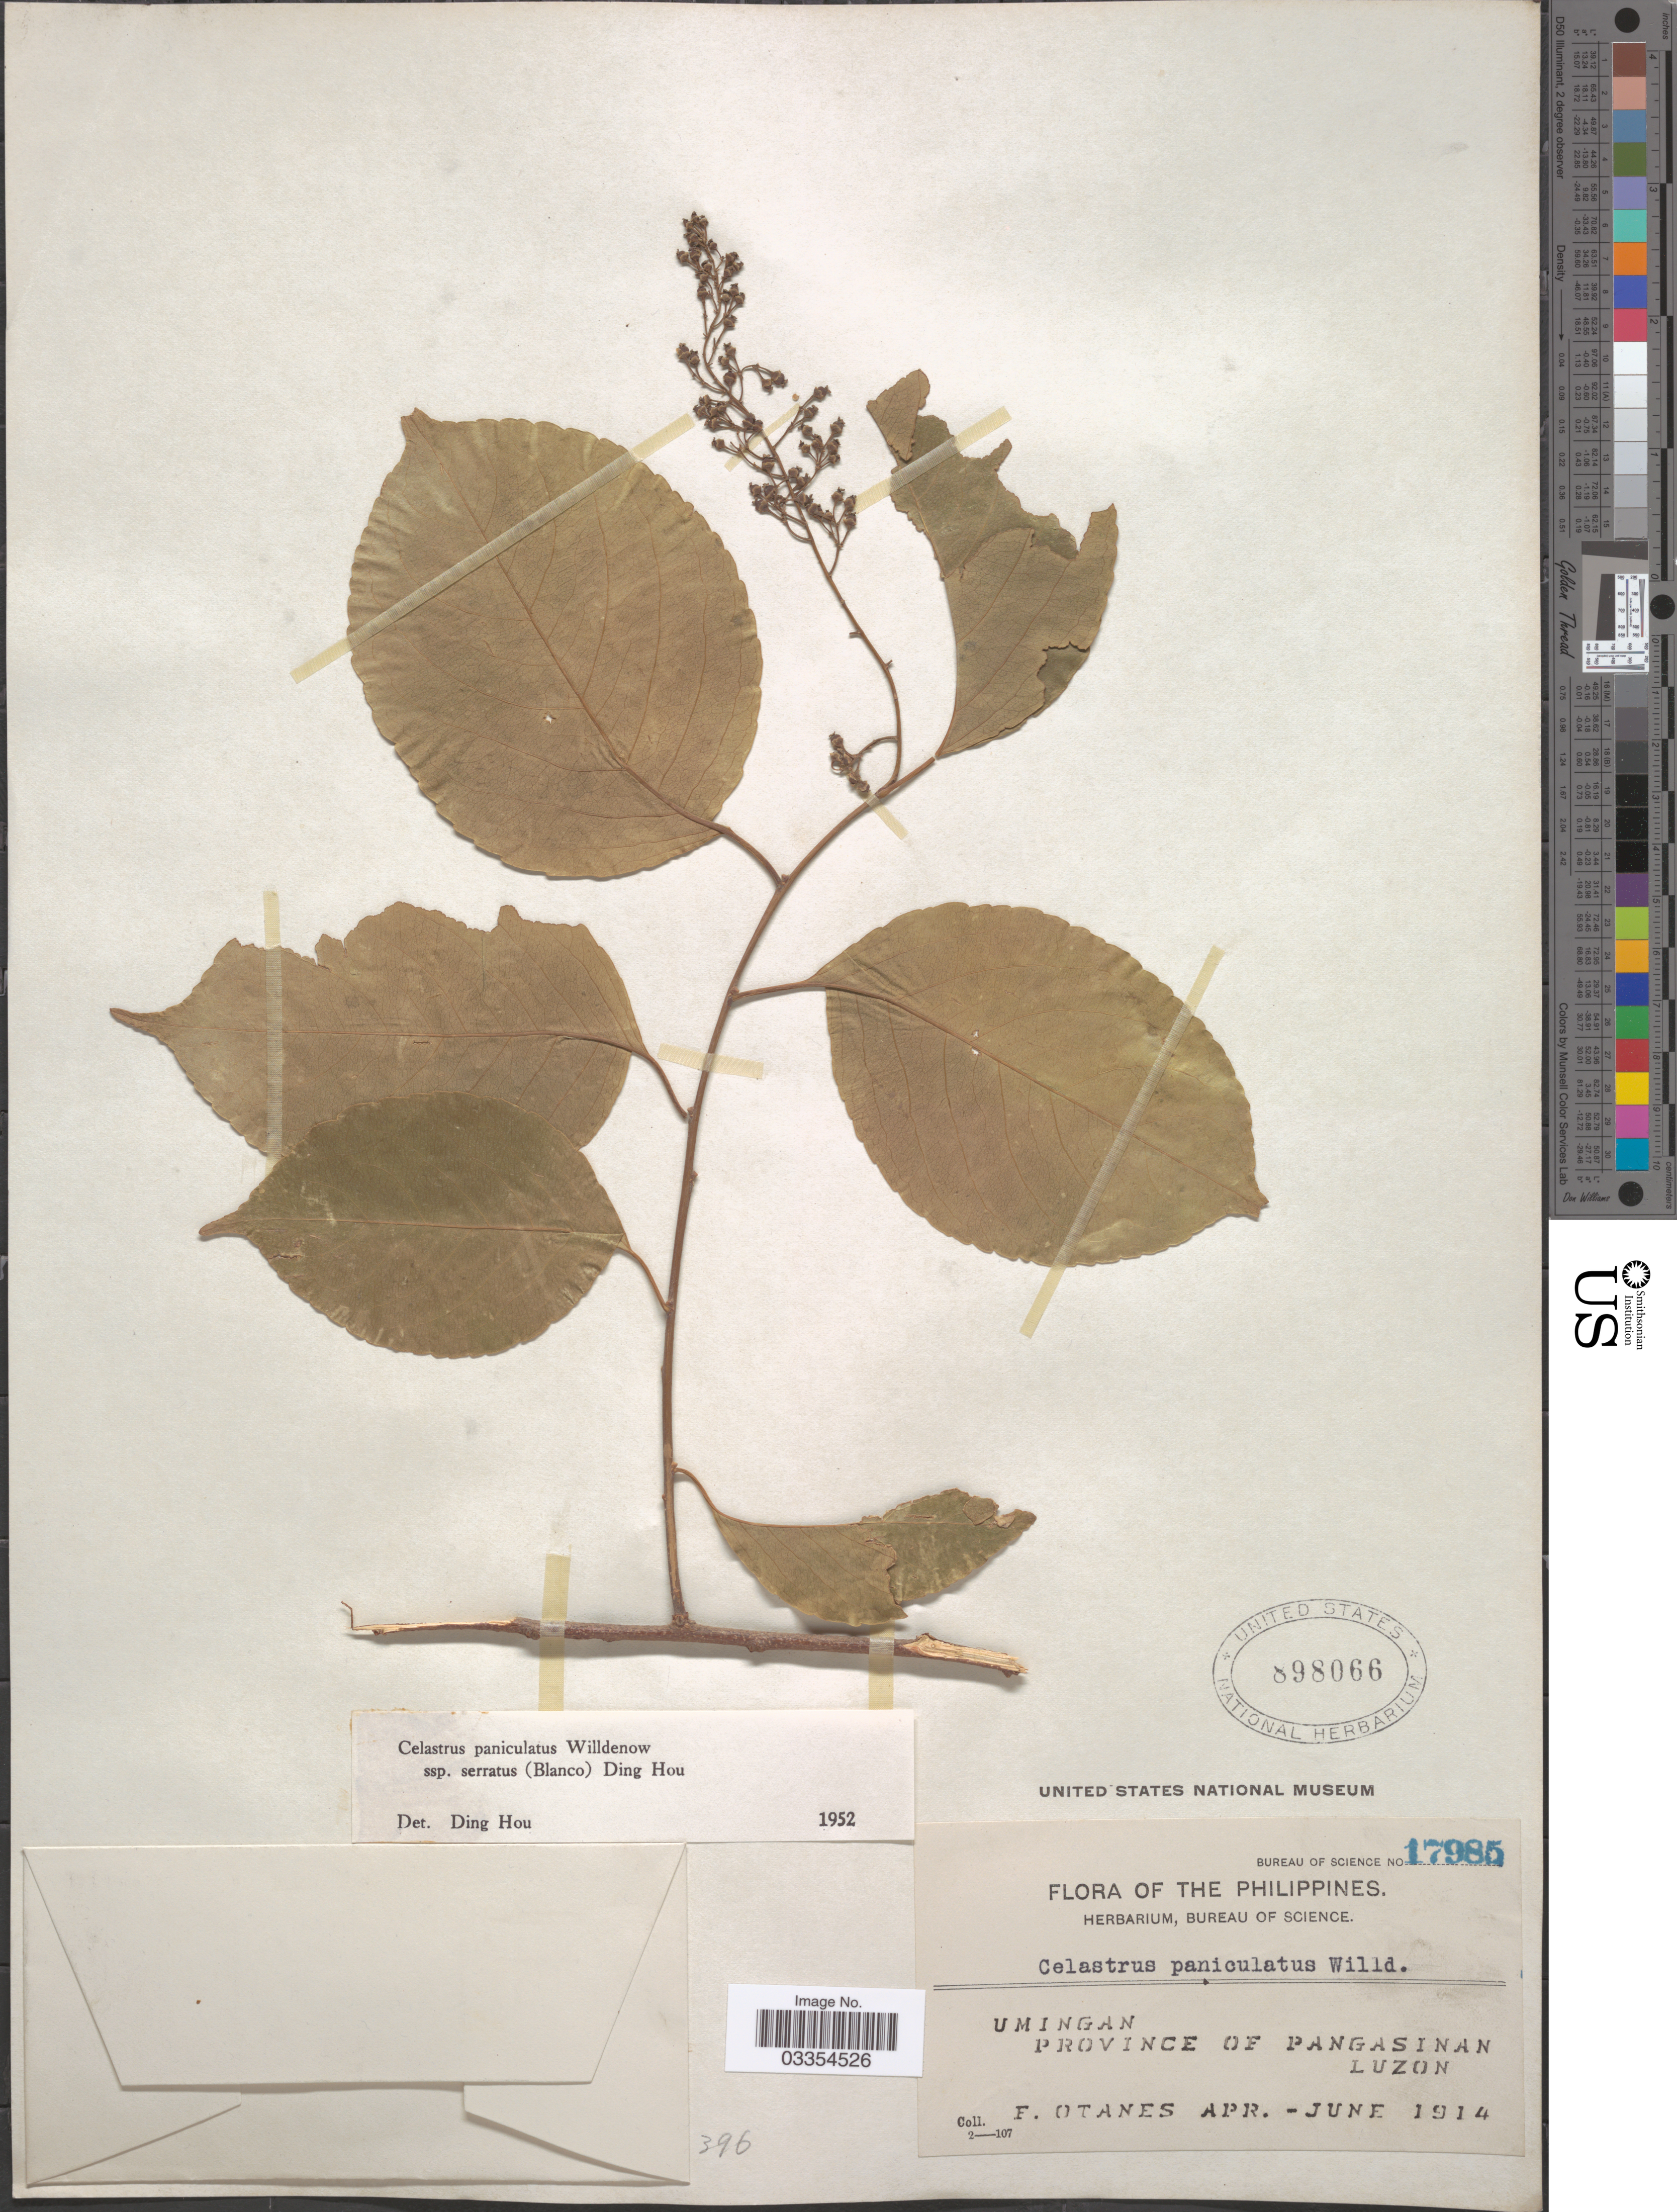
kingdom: Plantae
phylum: Tracheophyta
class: Magnoliopsida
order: Celastrales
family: Celastraceae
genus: Celastrus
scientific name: Celastrus paniculatus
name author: Willd.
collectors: F. Q. Otanes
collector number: Bureau of Science 17985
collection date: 1914-04/1914-09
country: Philippines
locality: Umingan, Province of Pangasinan, Luzon.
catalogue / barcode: US 898066